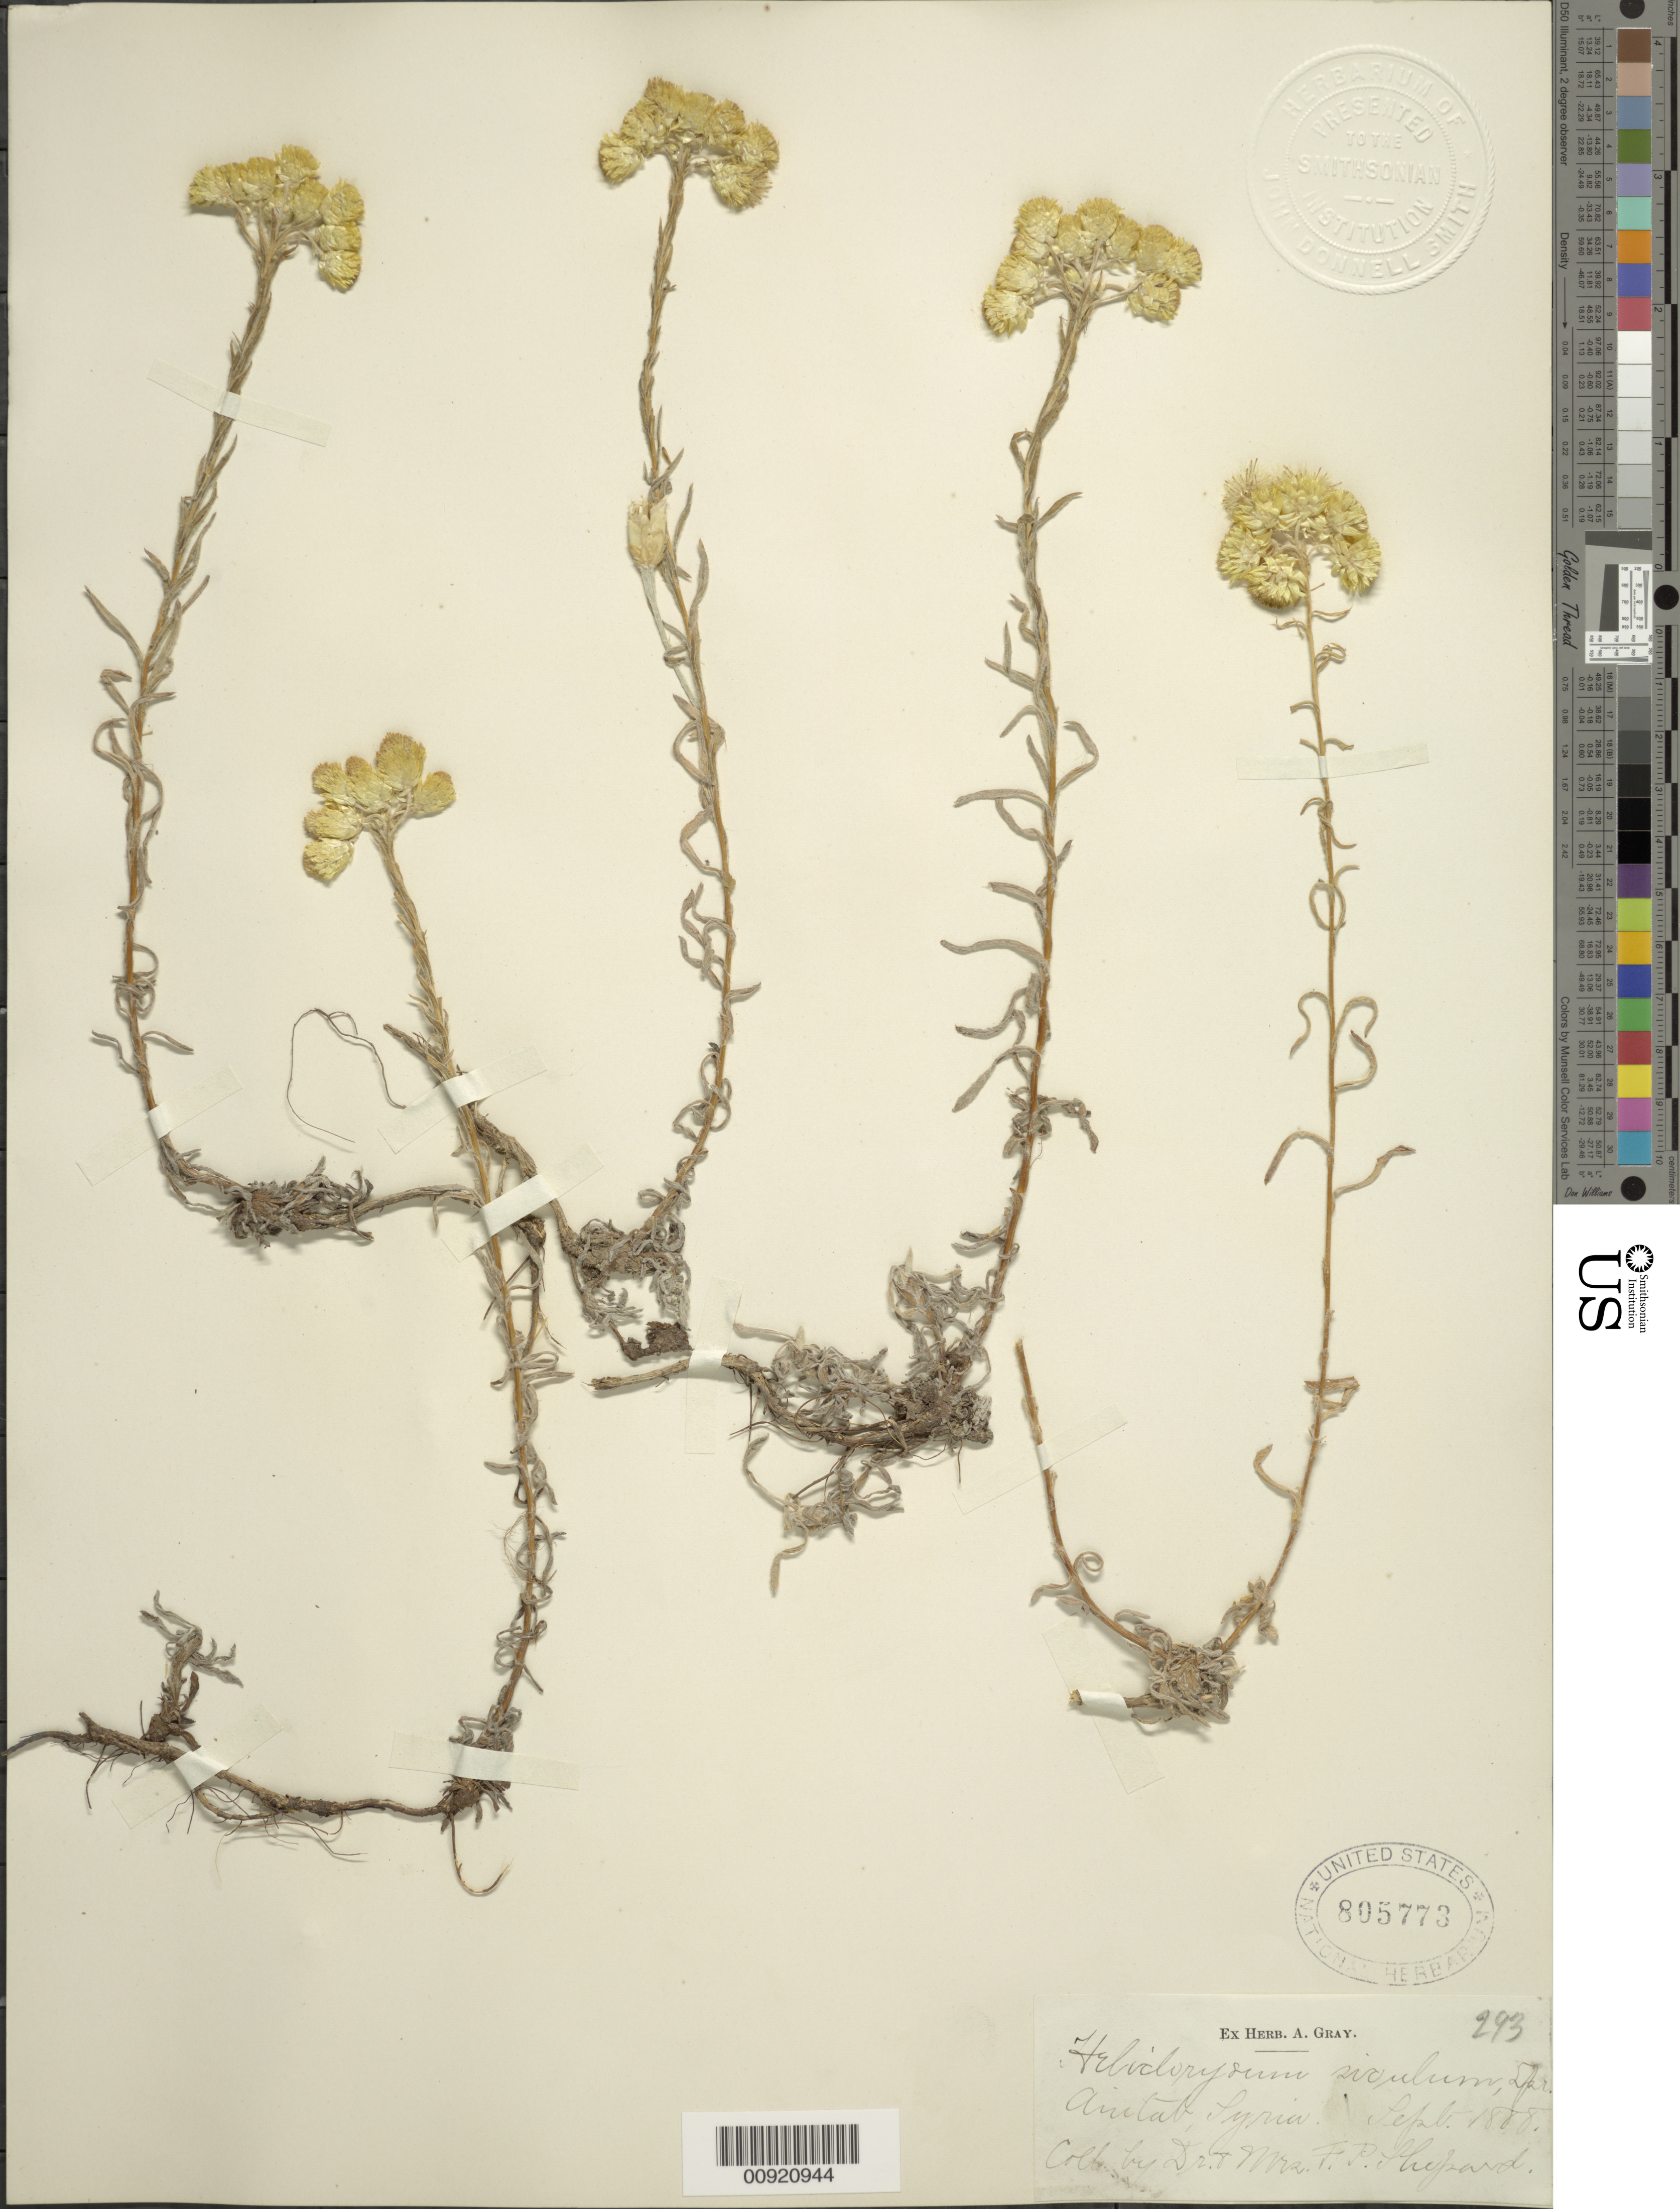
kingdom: Plantae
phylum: Tracheophyta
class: Magnoliopsida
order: Asterales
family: Asteraceae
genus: Helichrysum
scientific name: Helichrysum siculum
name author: Boiss.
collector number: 293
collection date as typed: Sep 1888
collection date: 1888-09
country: Turkey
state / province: Gaziantep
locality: Aintab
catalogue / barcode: US 805773